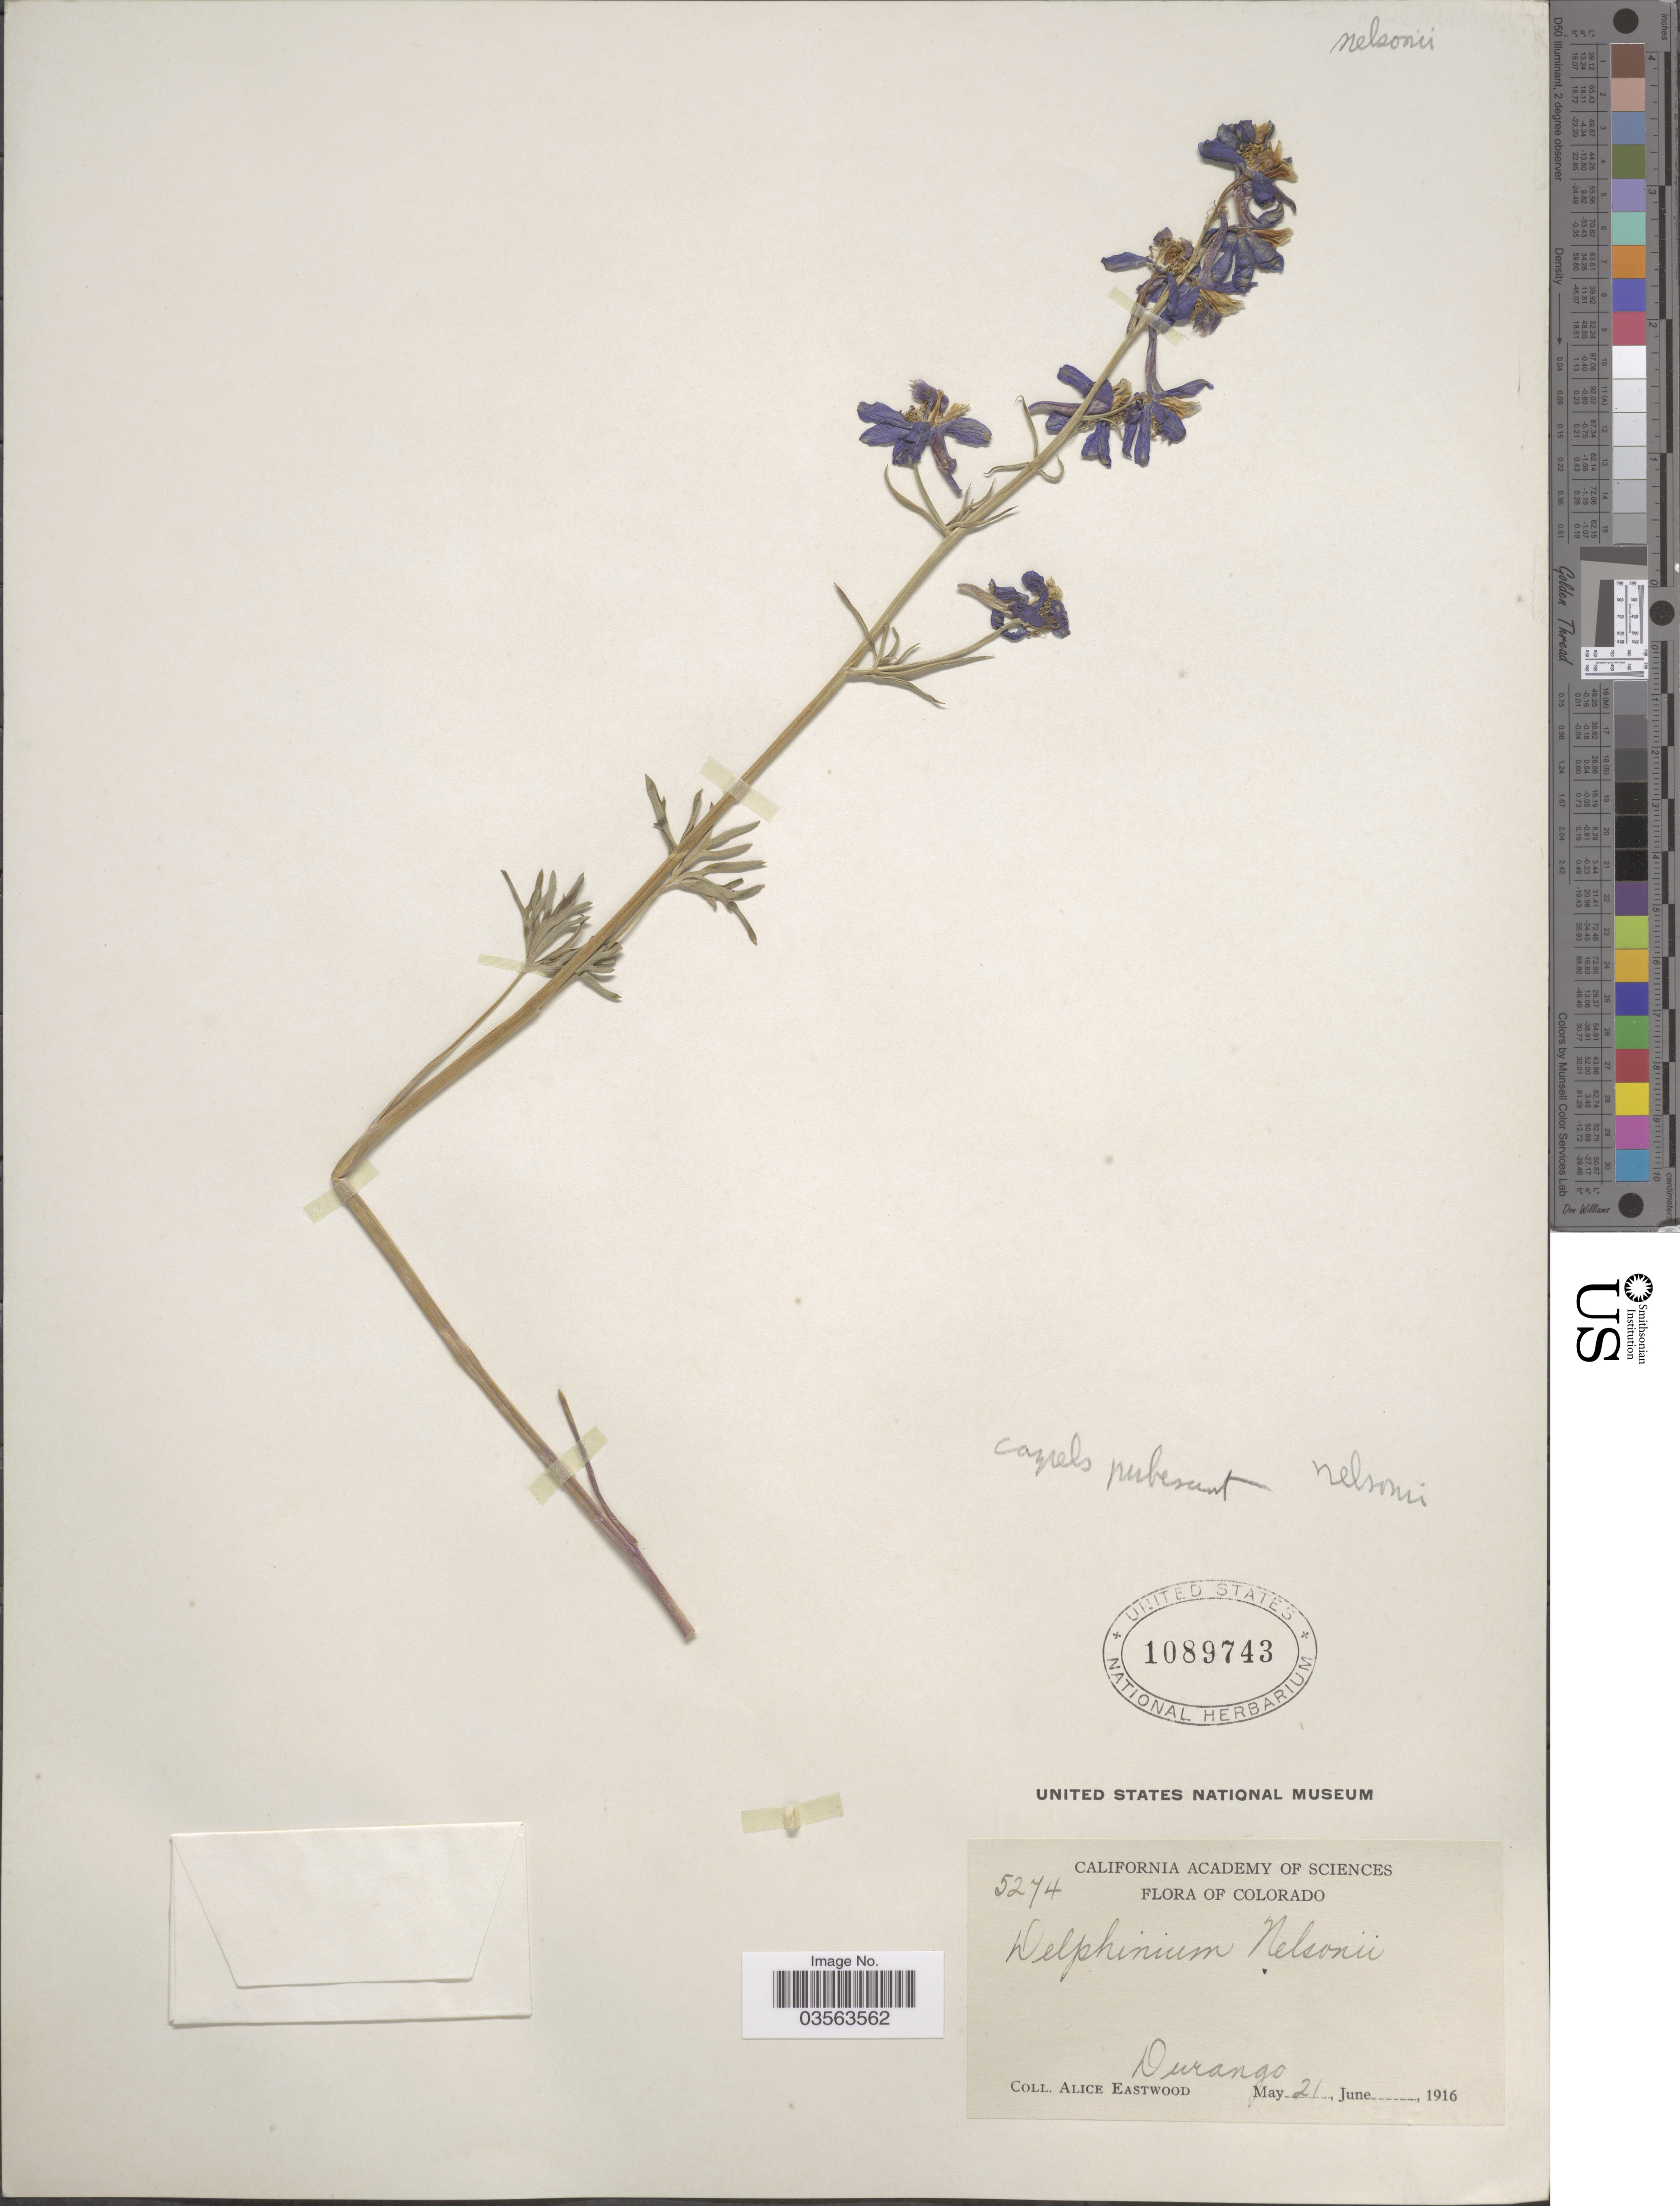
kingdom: Plantae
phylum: Tracheophyta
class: Magnoliopsida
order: Ranunculales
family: Ranunculaceae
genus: Delphinium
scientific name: Delphinium nelsonii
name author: Greene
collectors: A. Eastwood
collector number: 5274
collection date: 1916-05-21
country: United States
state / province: Colorado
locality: Durango.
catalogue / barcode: US 1089743